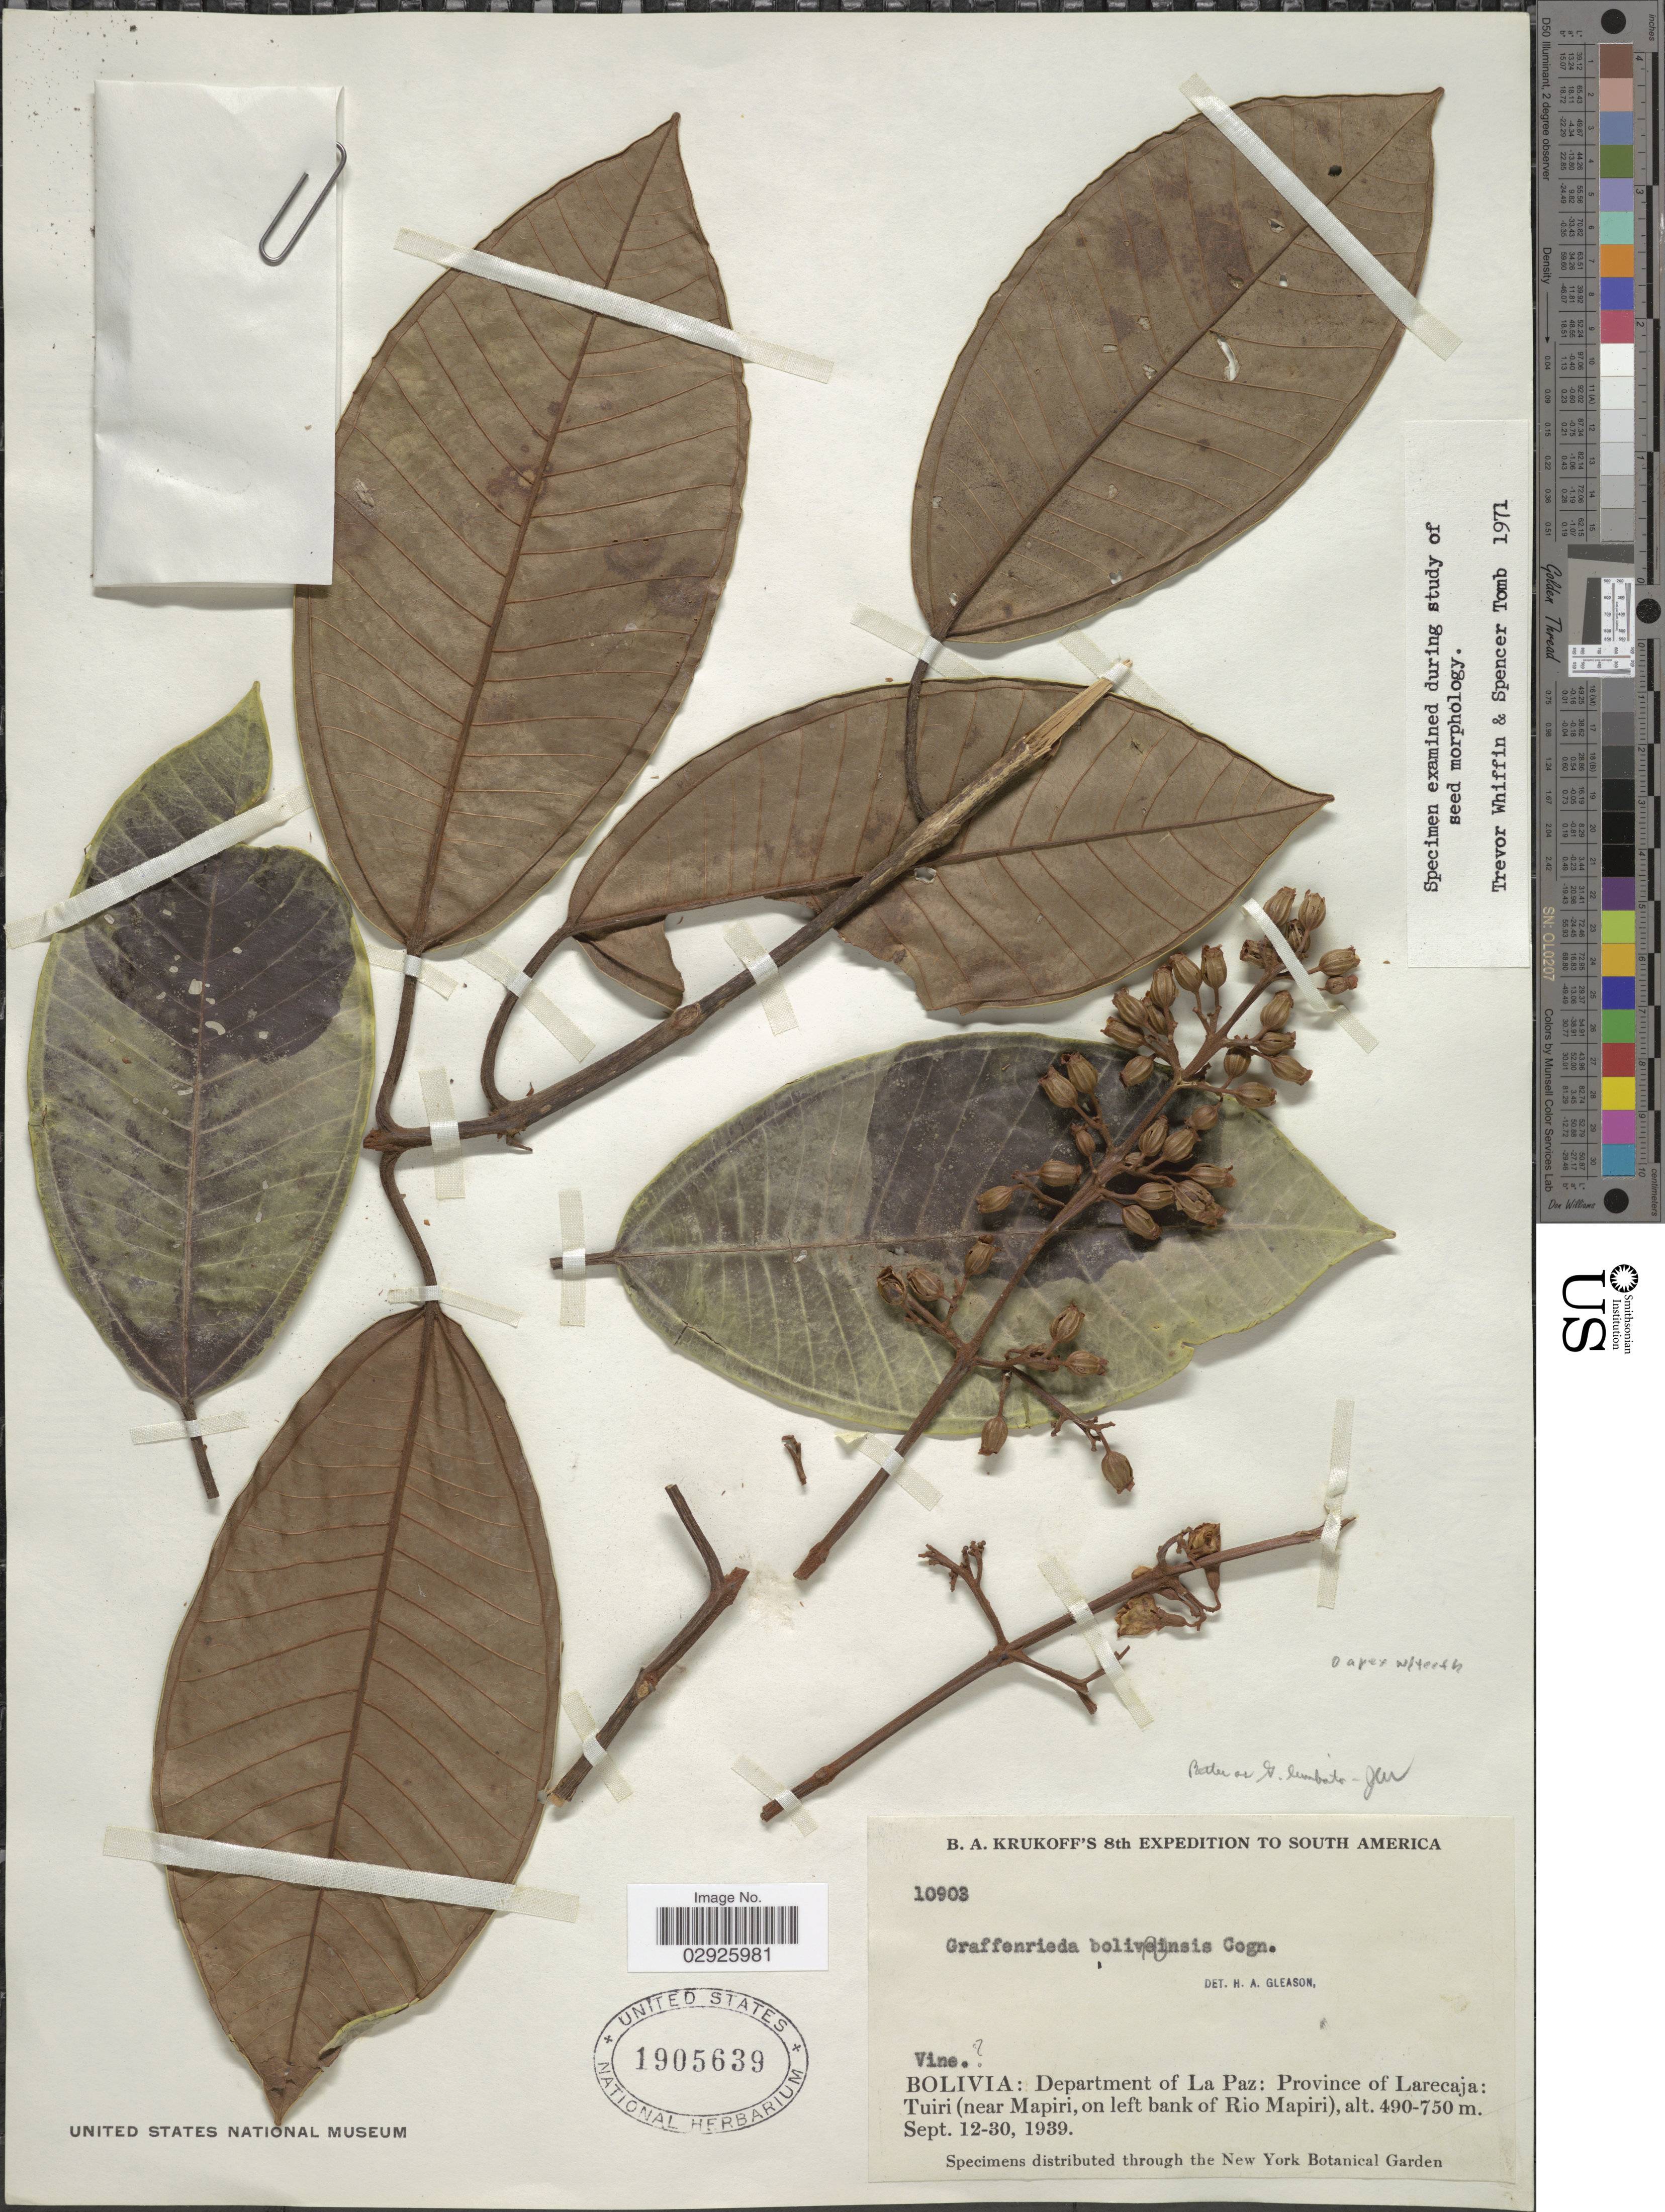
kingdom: Plantae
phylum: Tracheophyta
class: Magnoliopsida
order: Myrtales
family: Melastomataceae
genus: Graffenrieda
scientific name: Graffenrieda limbata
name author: Triana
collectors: B. A. Krukoff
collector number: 10903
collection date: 1939-09-12/1939-09-30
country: Bolivia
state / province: La Paz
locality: Department of La Paz: Province of Larecaja: Tuiri (near Mapiri, on left bank of Rio Mapiri).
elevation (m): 490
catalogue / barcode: US 1905639